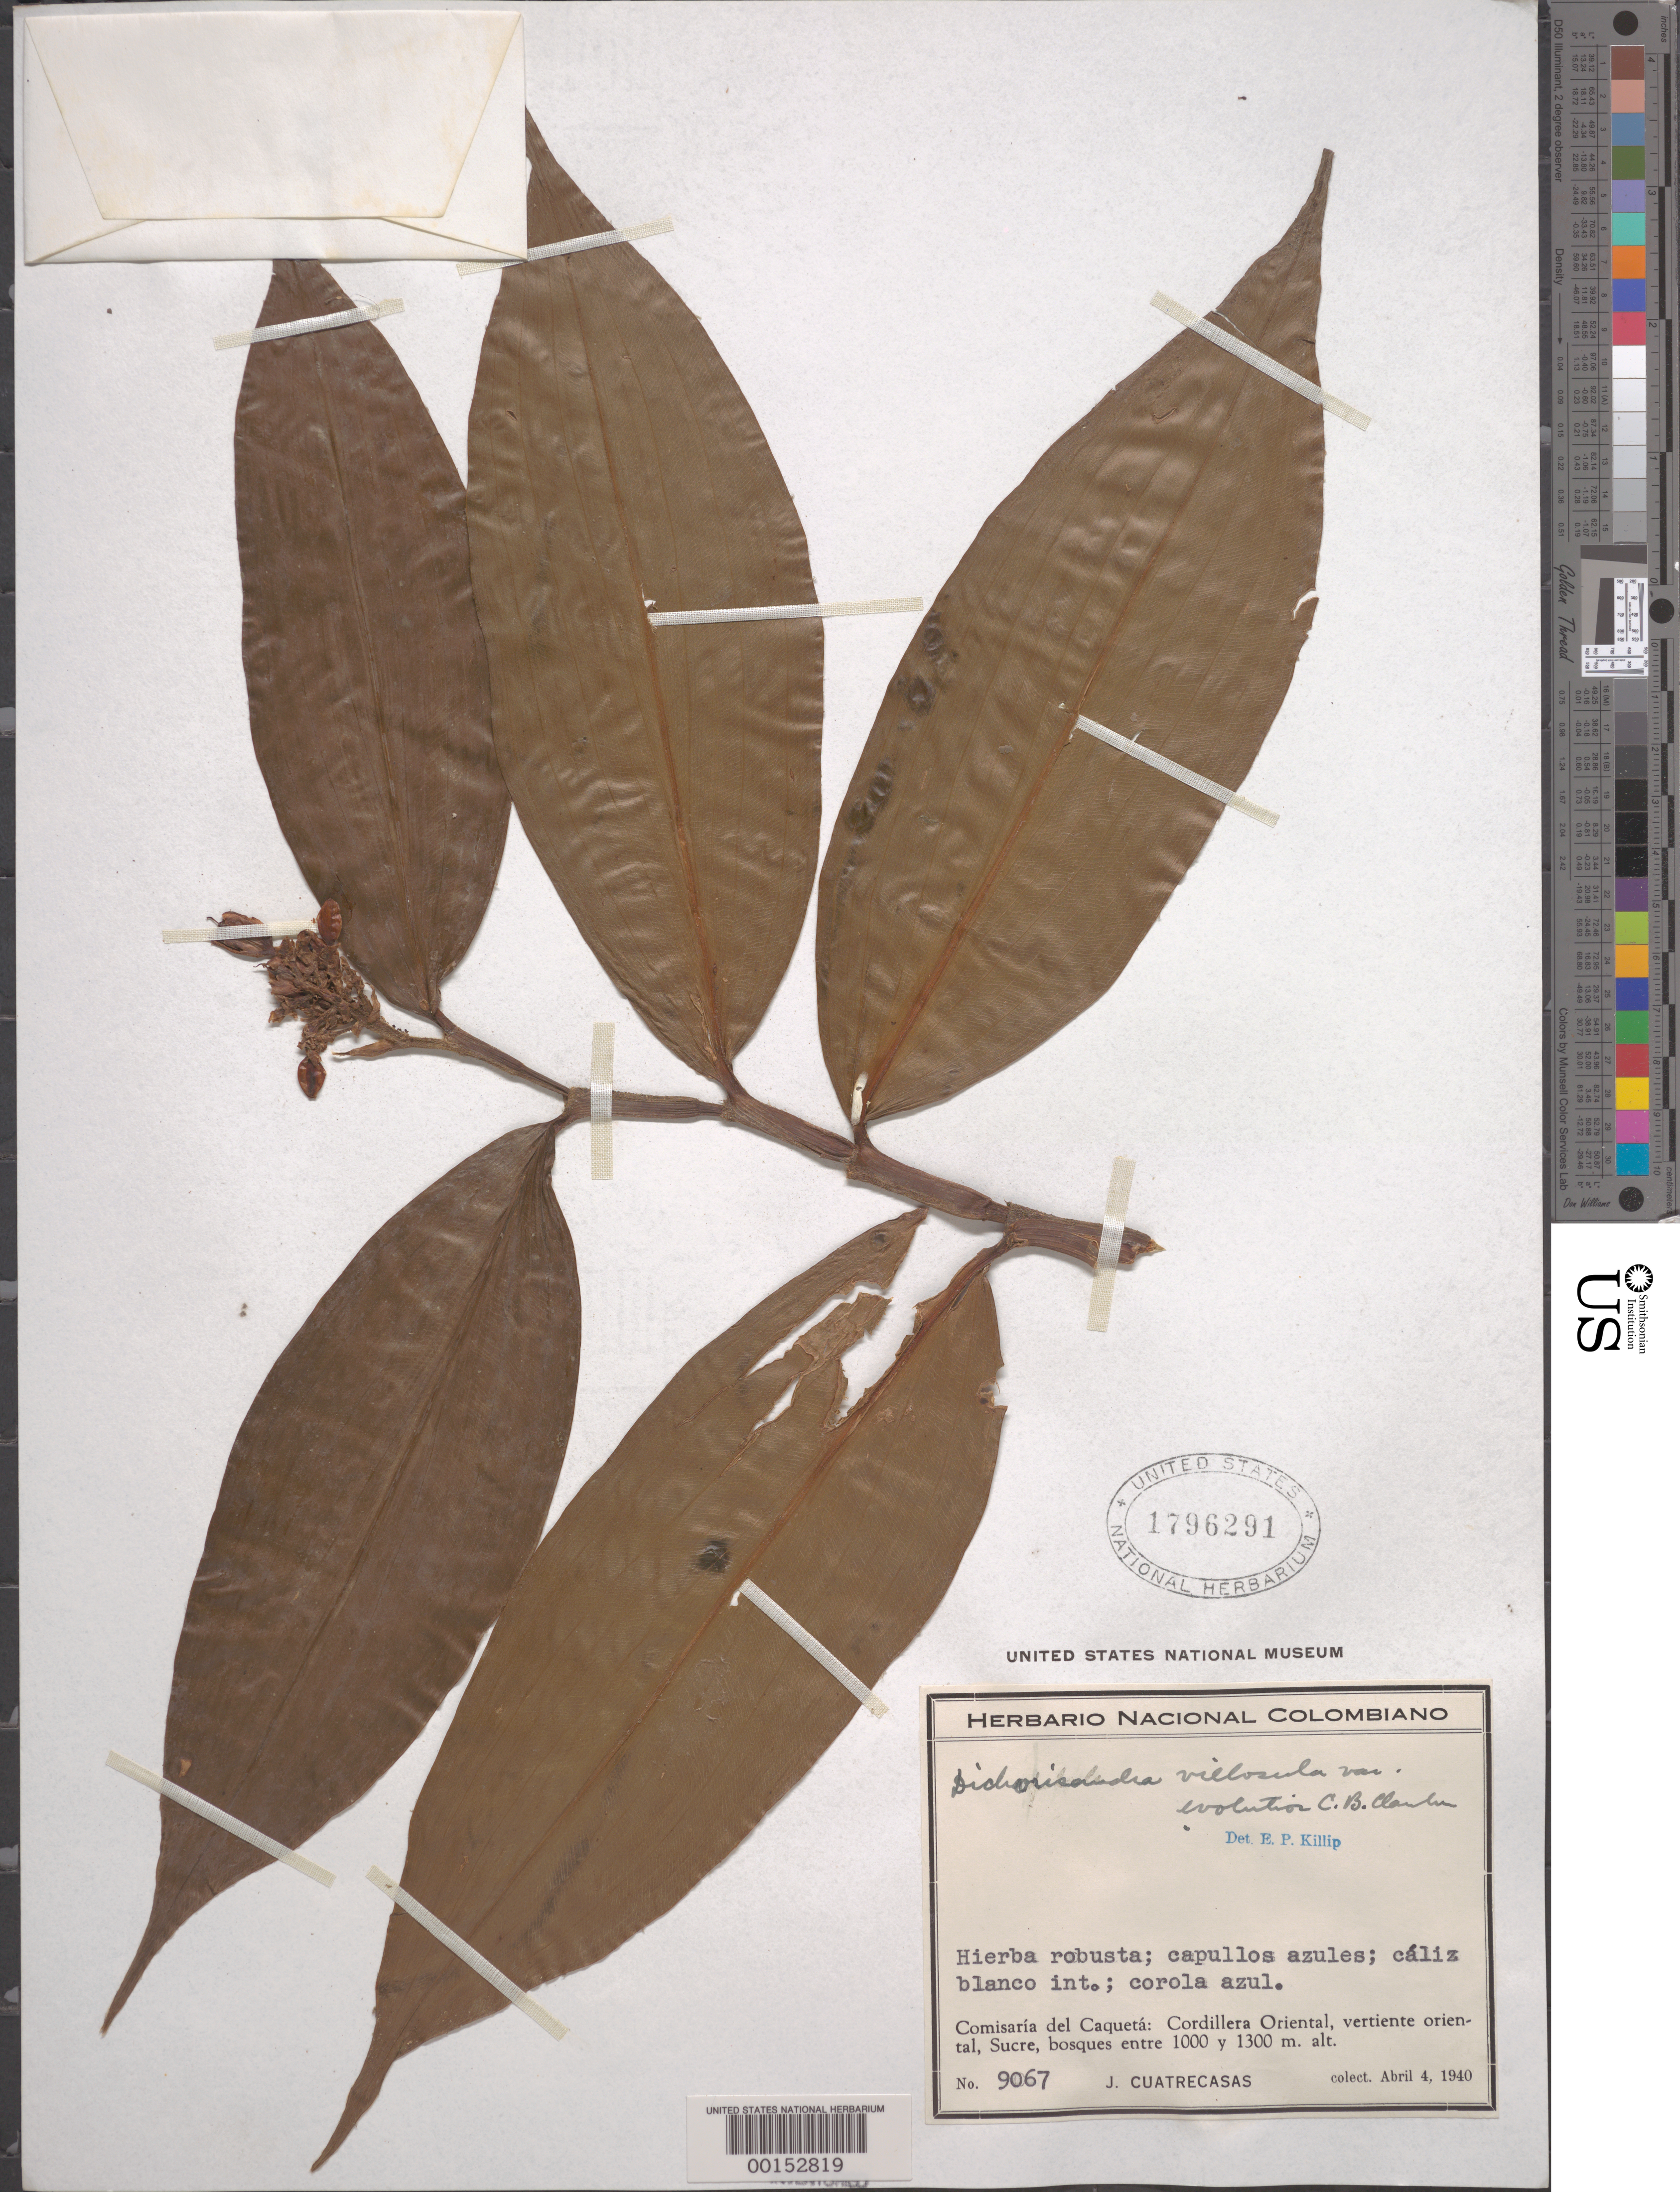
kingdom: Plantae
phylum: Tracheophyta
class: Liliopsida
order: Commelinales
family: Commelinaceae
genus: Dichorisandra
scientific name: Dichorisandra ulei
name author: J.F. Macbr.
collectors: J. Cuatrecasas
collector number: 9067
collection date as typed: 04 Apr 1940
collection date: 1940-04-04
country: Colombia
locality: Comisaria del Caqueta; Cordillera Oriental, Sucre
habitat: Forest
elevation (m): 1000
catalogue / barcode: US 1796291